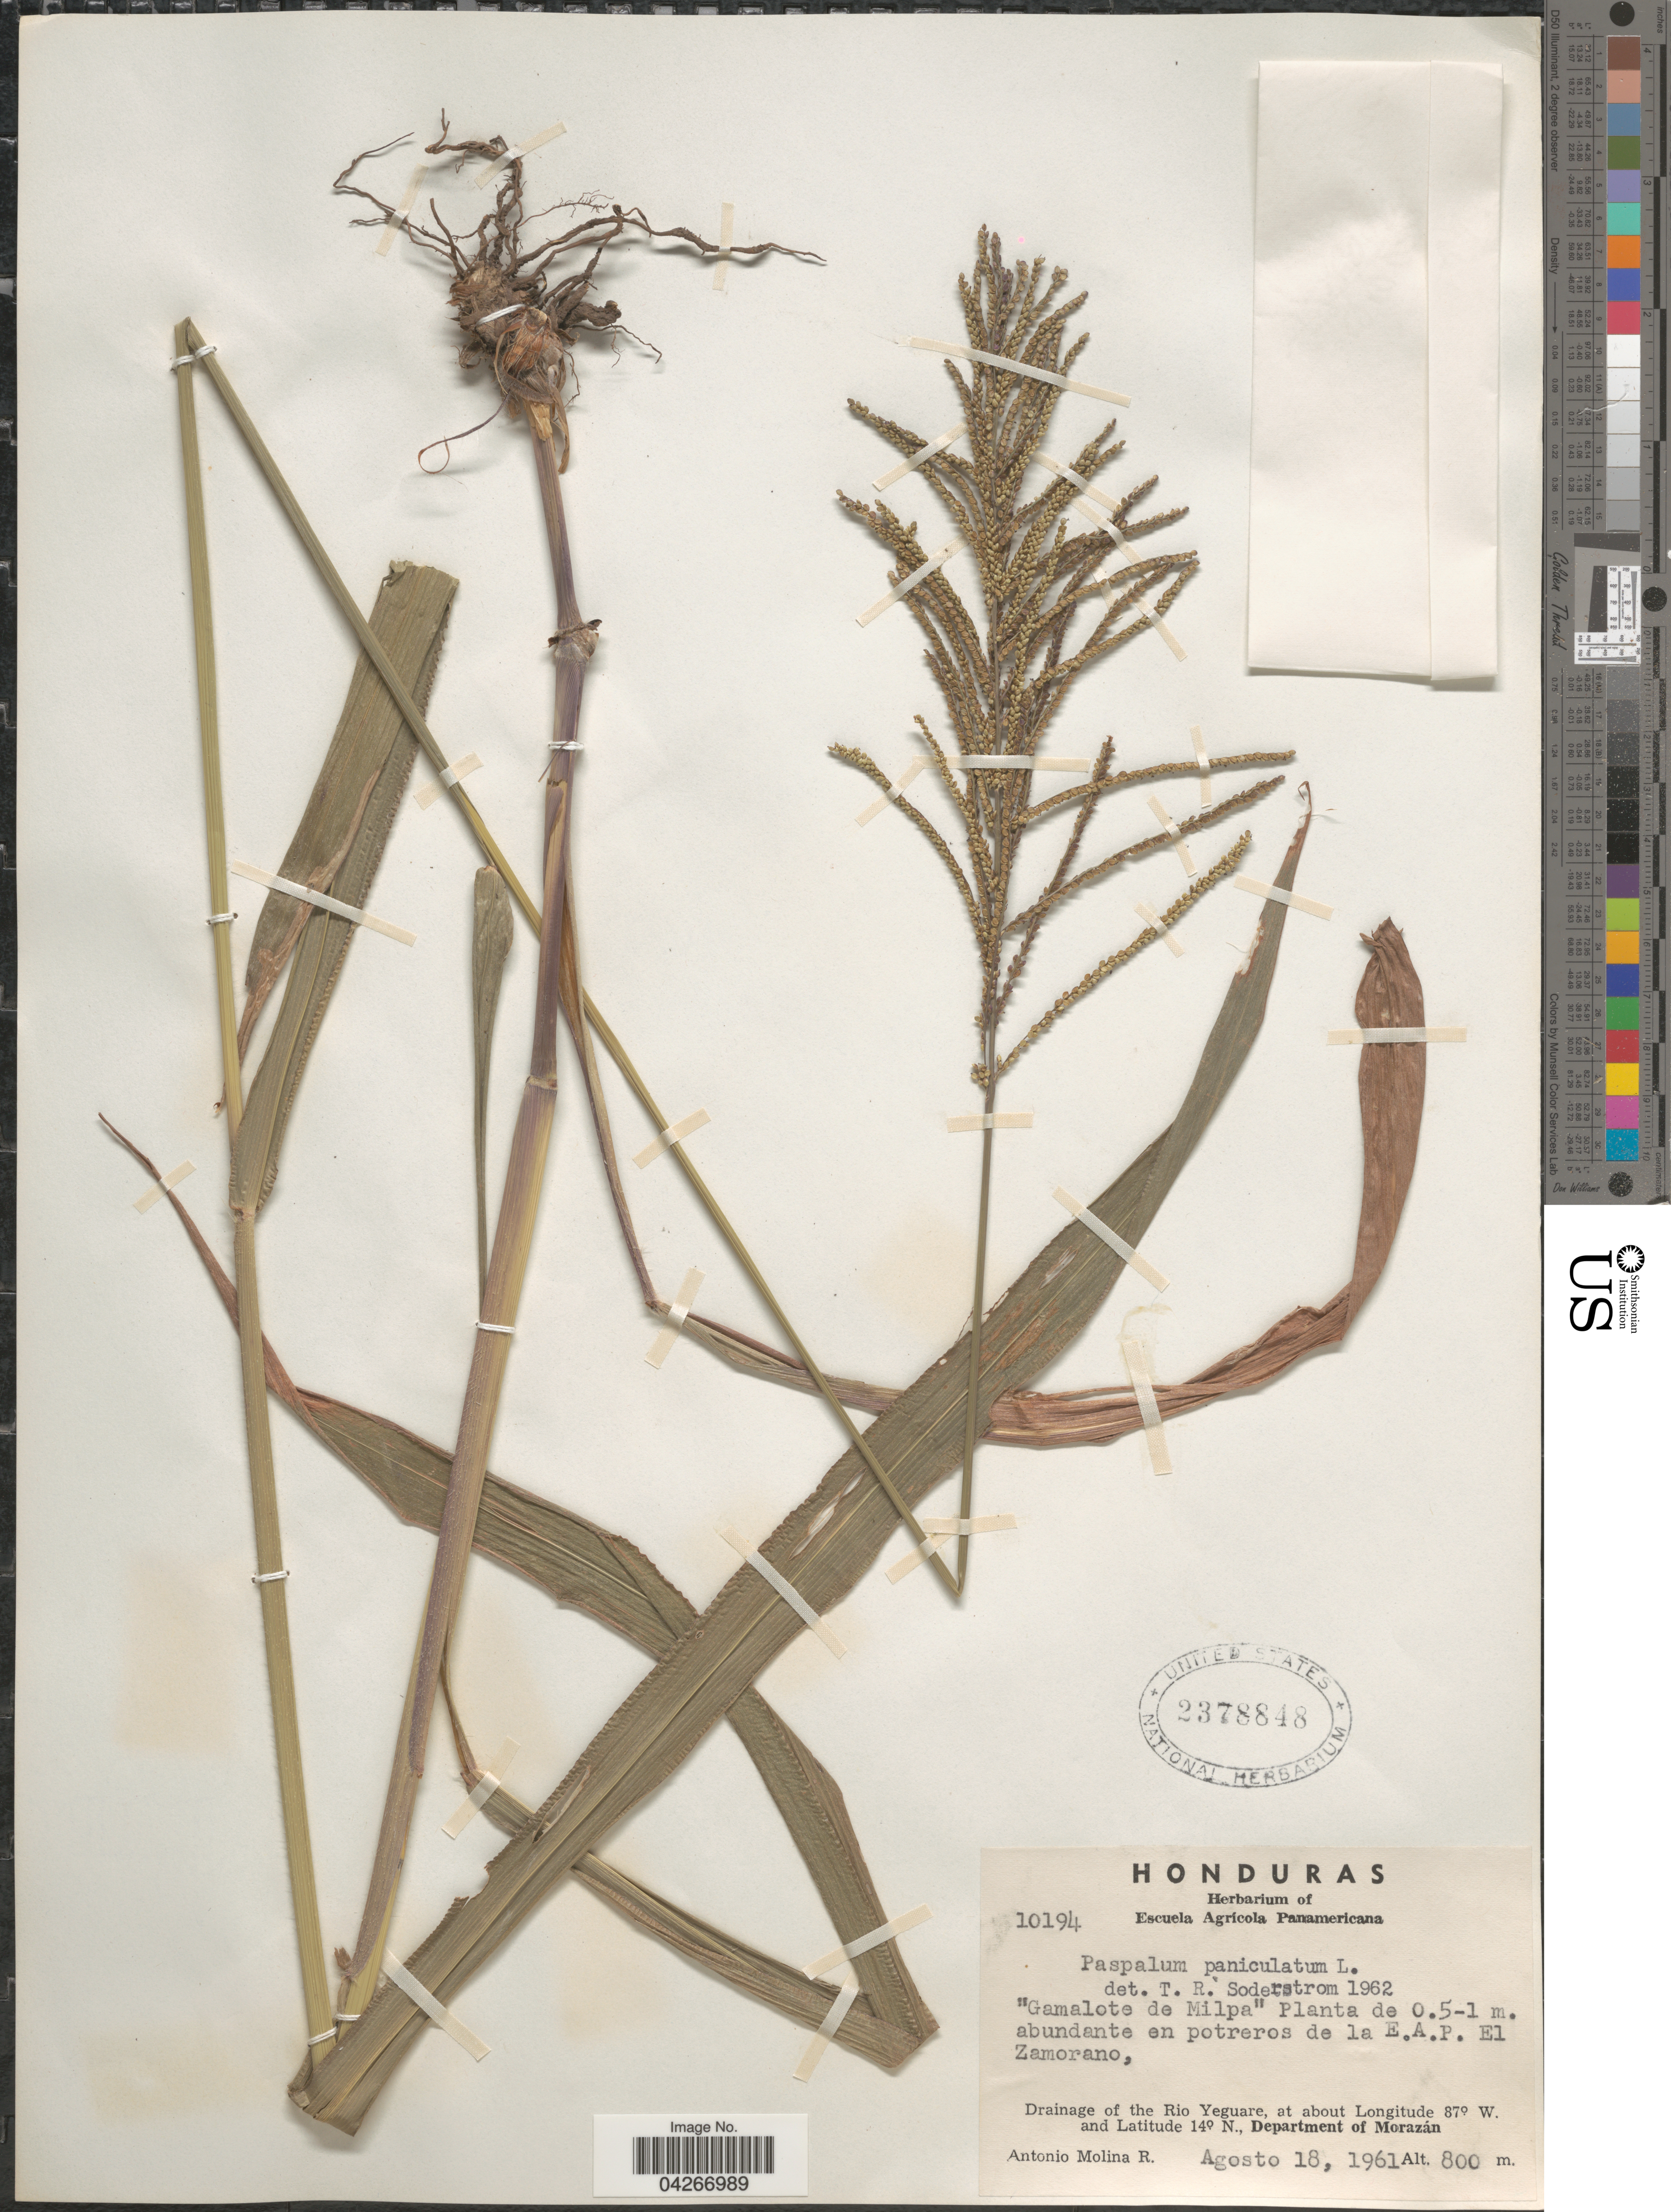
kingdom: Plantae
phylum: Tracheophyta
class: Liliopsida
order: Poales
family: Poaceae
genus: Paspalum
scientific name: Paspalum paniculatum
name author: L.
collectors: A. Molina R.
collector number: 10194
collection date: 1961-08-18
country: Honduras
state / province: Fco. Morazán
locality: Abundante en potreros de la E.A.P. El Zamorano. Drainage of the Rio Yeguare, Department of Morazán.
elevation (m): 800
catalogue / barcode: US 2378848